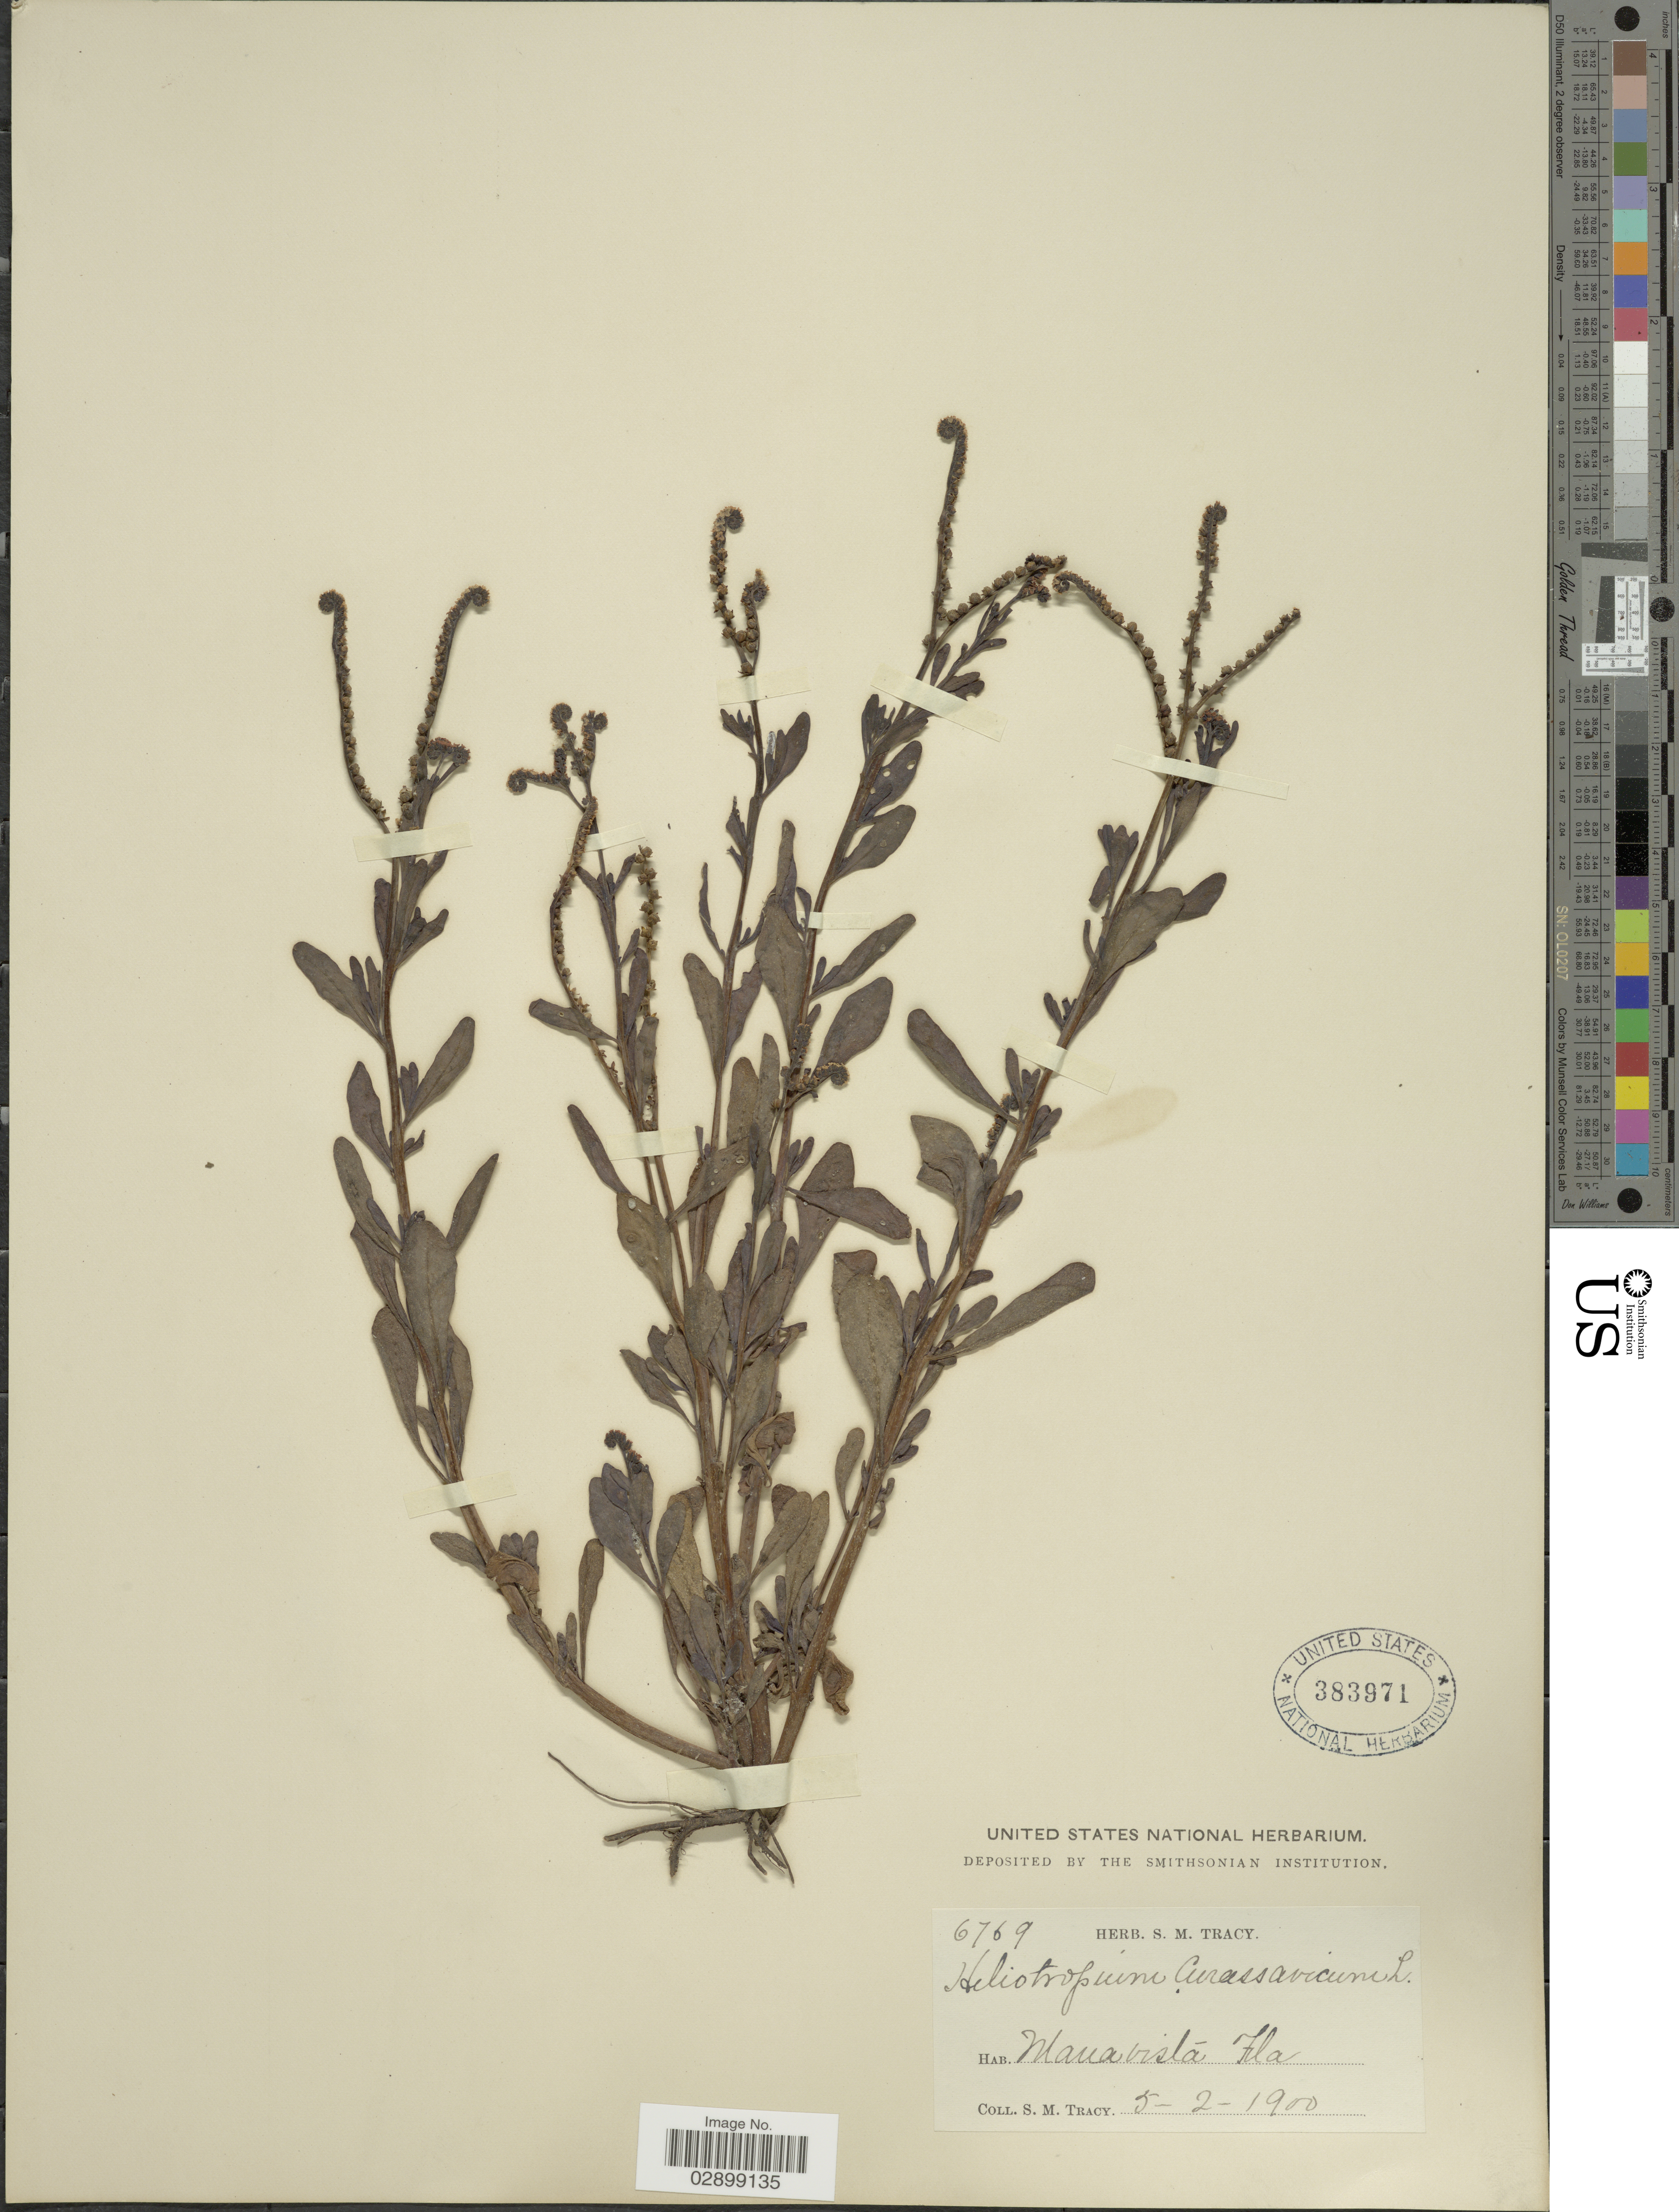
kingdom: Plantae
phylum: Tracheophyta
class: Magnoliopsida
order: Boraginales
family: Heliotropiaceae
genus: Heliotropium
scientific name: Heliotropium curassavicum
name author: L.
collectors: S. M. Tracy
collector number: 6769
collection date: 1900-02-05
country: United States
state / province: Florida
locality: Manavista.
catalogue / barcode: US 383971